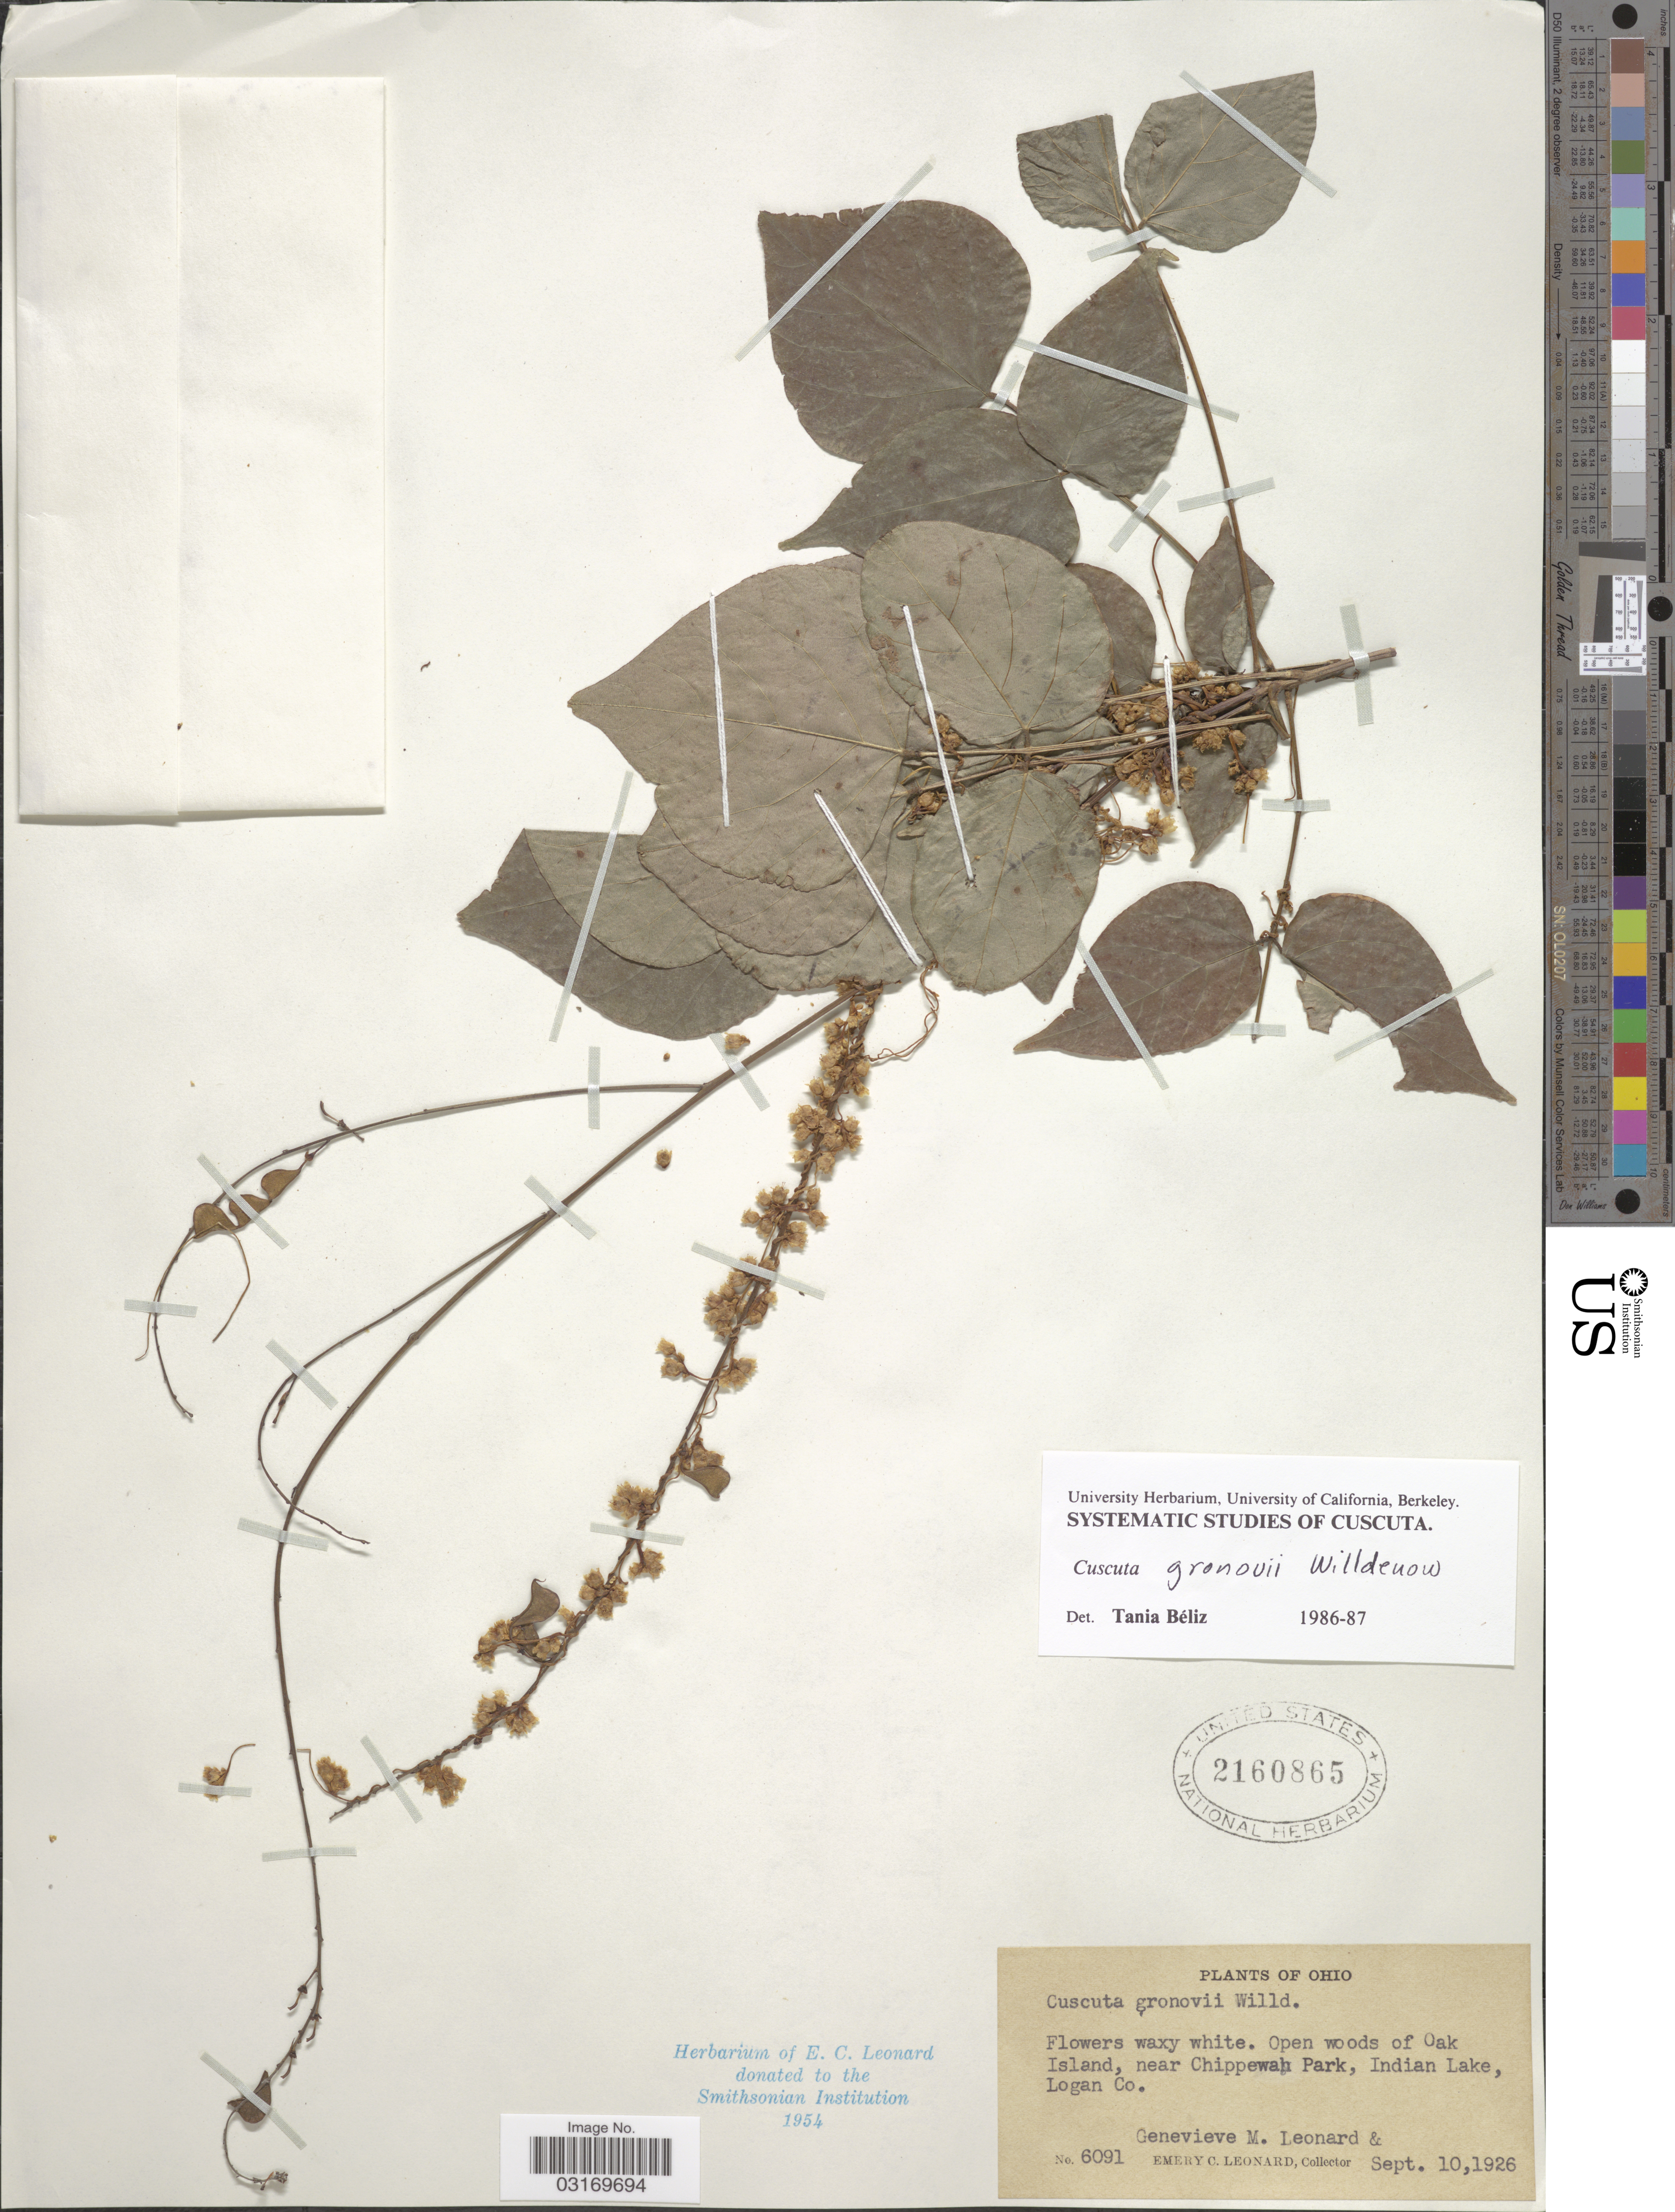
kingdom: Plantae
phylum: Tracheophyta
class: Magnoliopsida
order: Solanales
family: Convolvulaceae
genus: Cuscuta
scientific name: Cuscuta gronovii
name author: Willd. ex Schult.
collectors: G. M. Leonard & E. C. Leonard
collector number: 6091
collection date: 1926-09-10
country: United States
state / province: Ohio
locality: Open woods of Oak Island, near Chippewah Park, Indian Lake, Logan Co.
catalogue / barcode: US 2160865